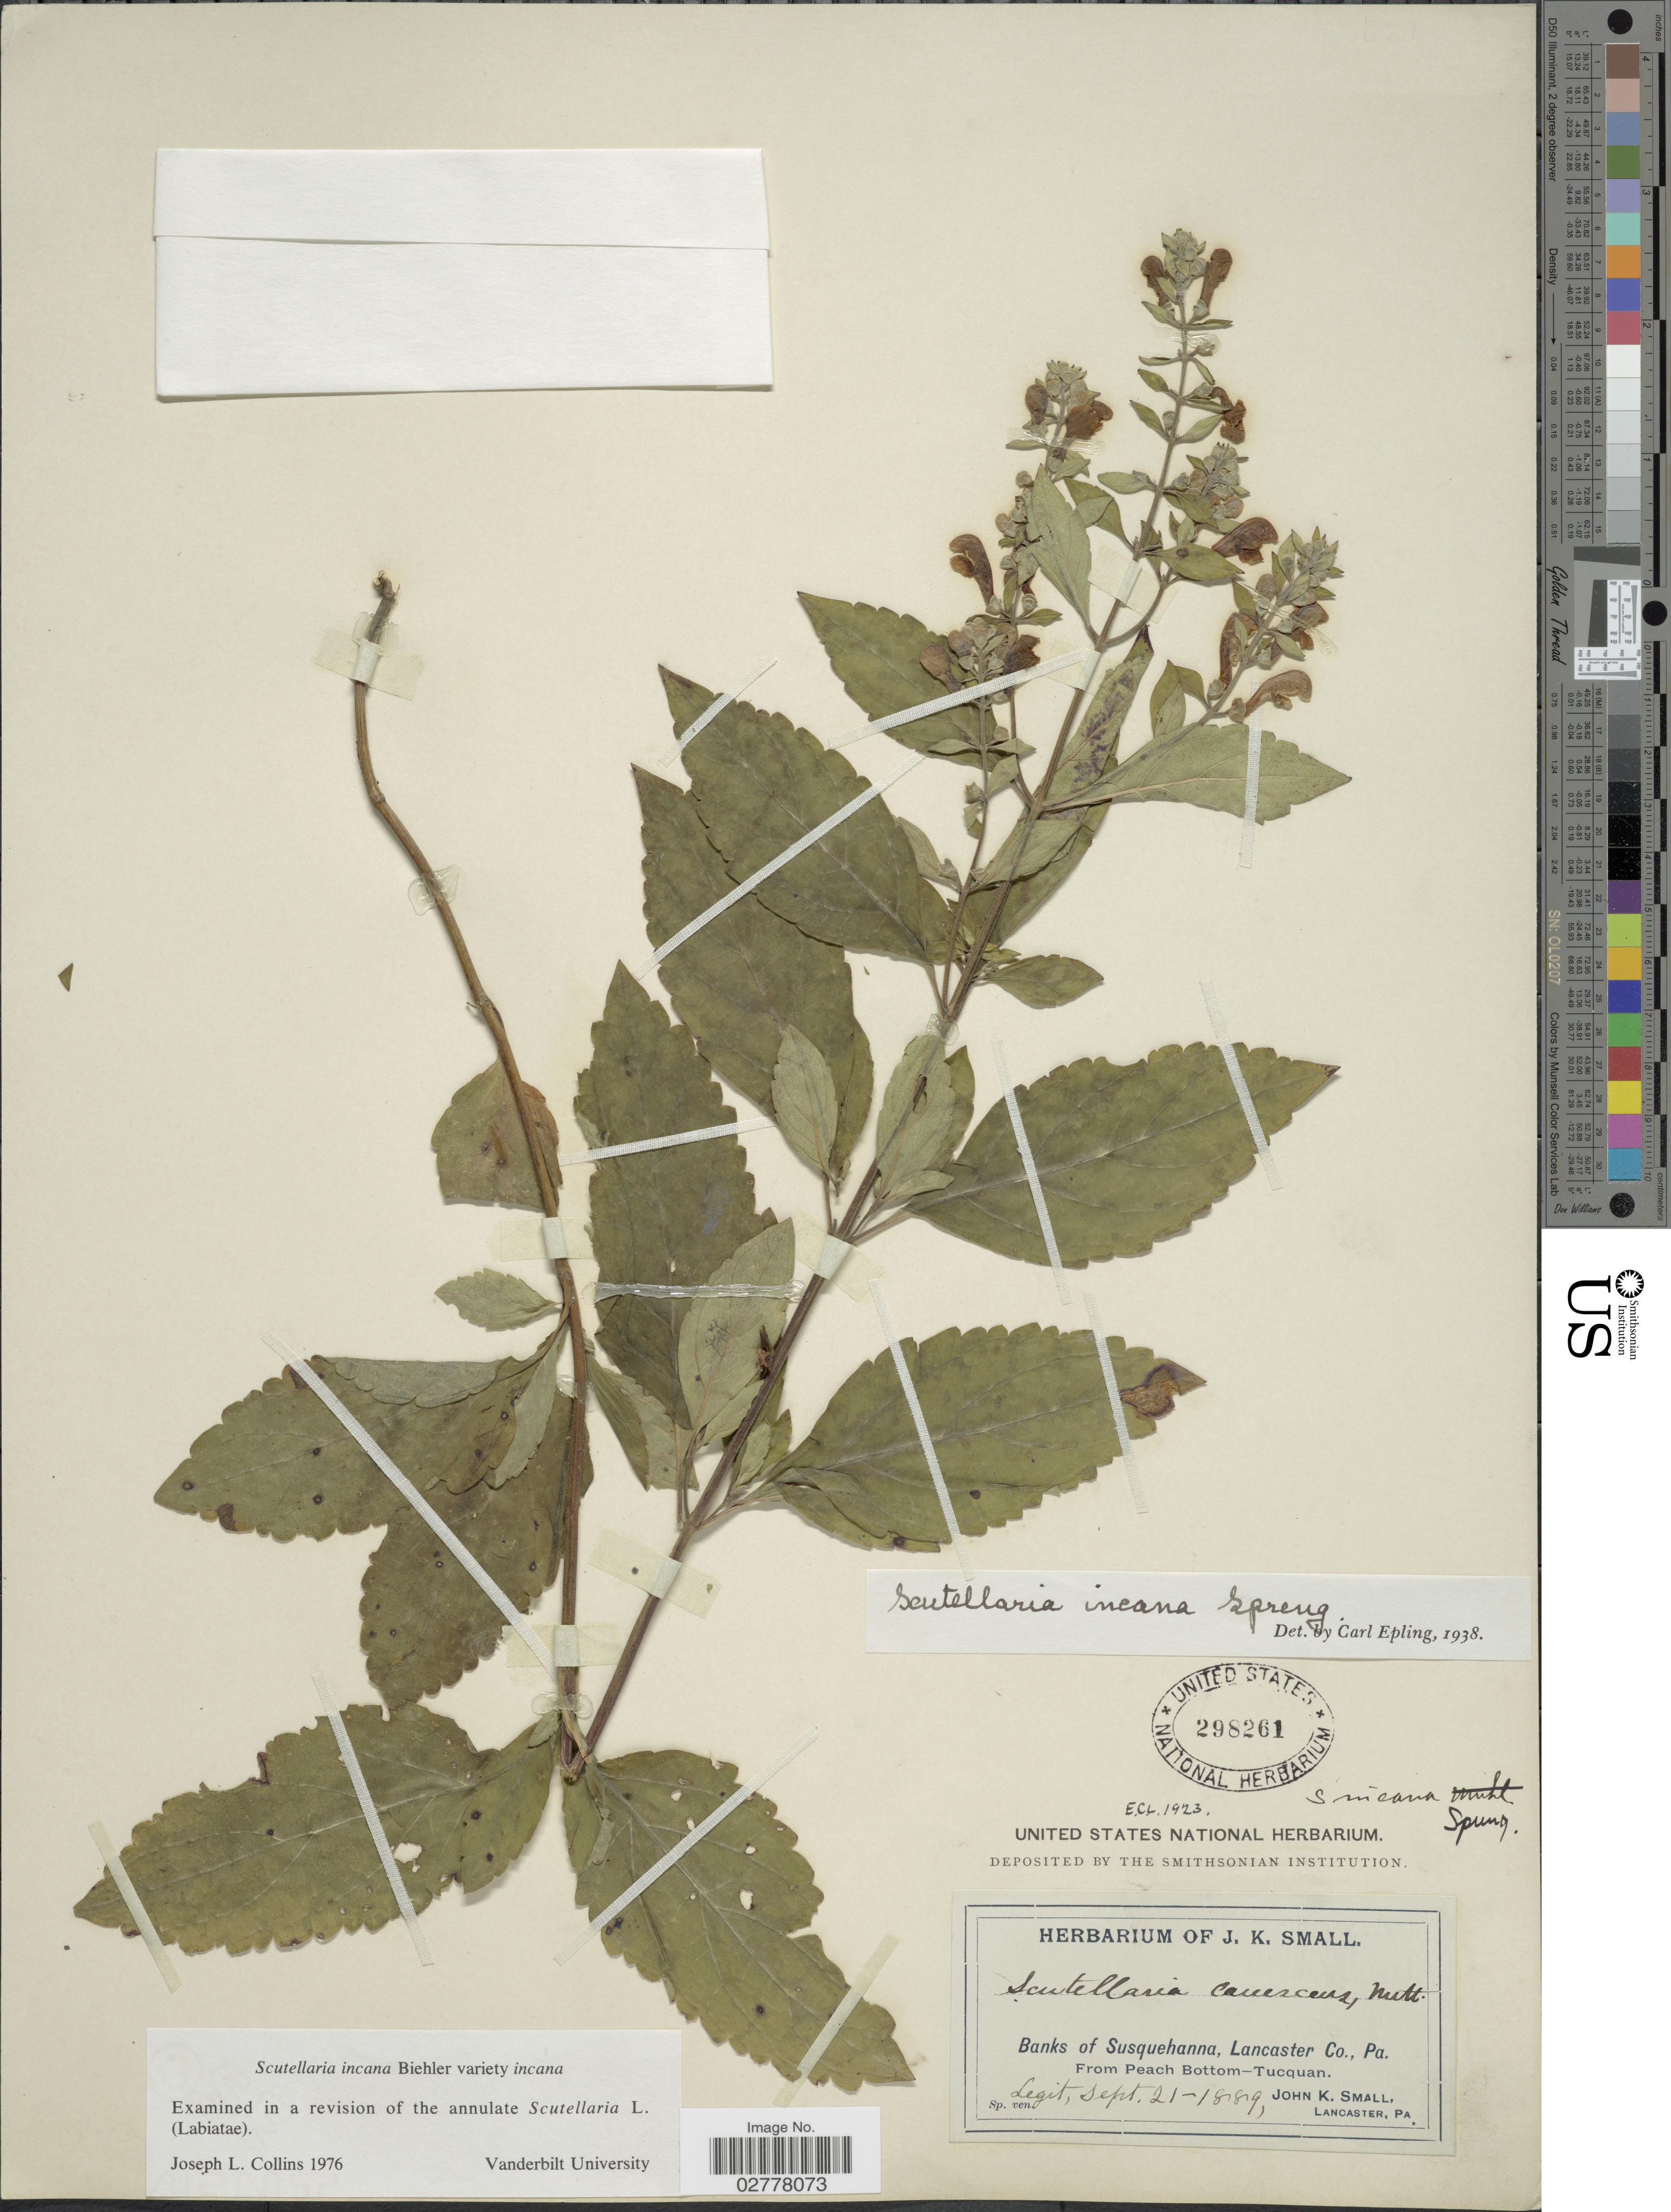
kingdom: Plantae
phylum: Tracheophyta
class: Magnoliopsida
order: Lamiales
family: Lamiaceae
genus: Scutellaria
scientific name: Scutellaria incana var. incana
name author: Biehler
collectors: J. K. Small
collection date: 1889-09-21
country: United States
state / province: Pennsylvania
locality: Banks of Susquehanna, Lancaster Co. From Peach Bottom-Tucquan.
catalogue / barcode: US 298261